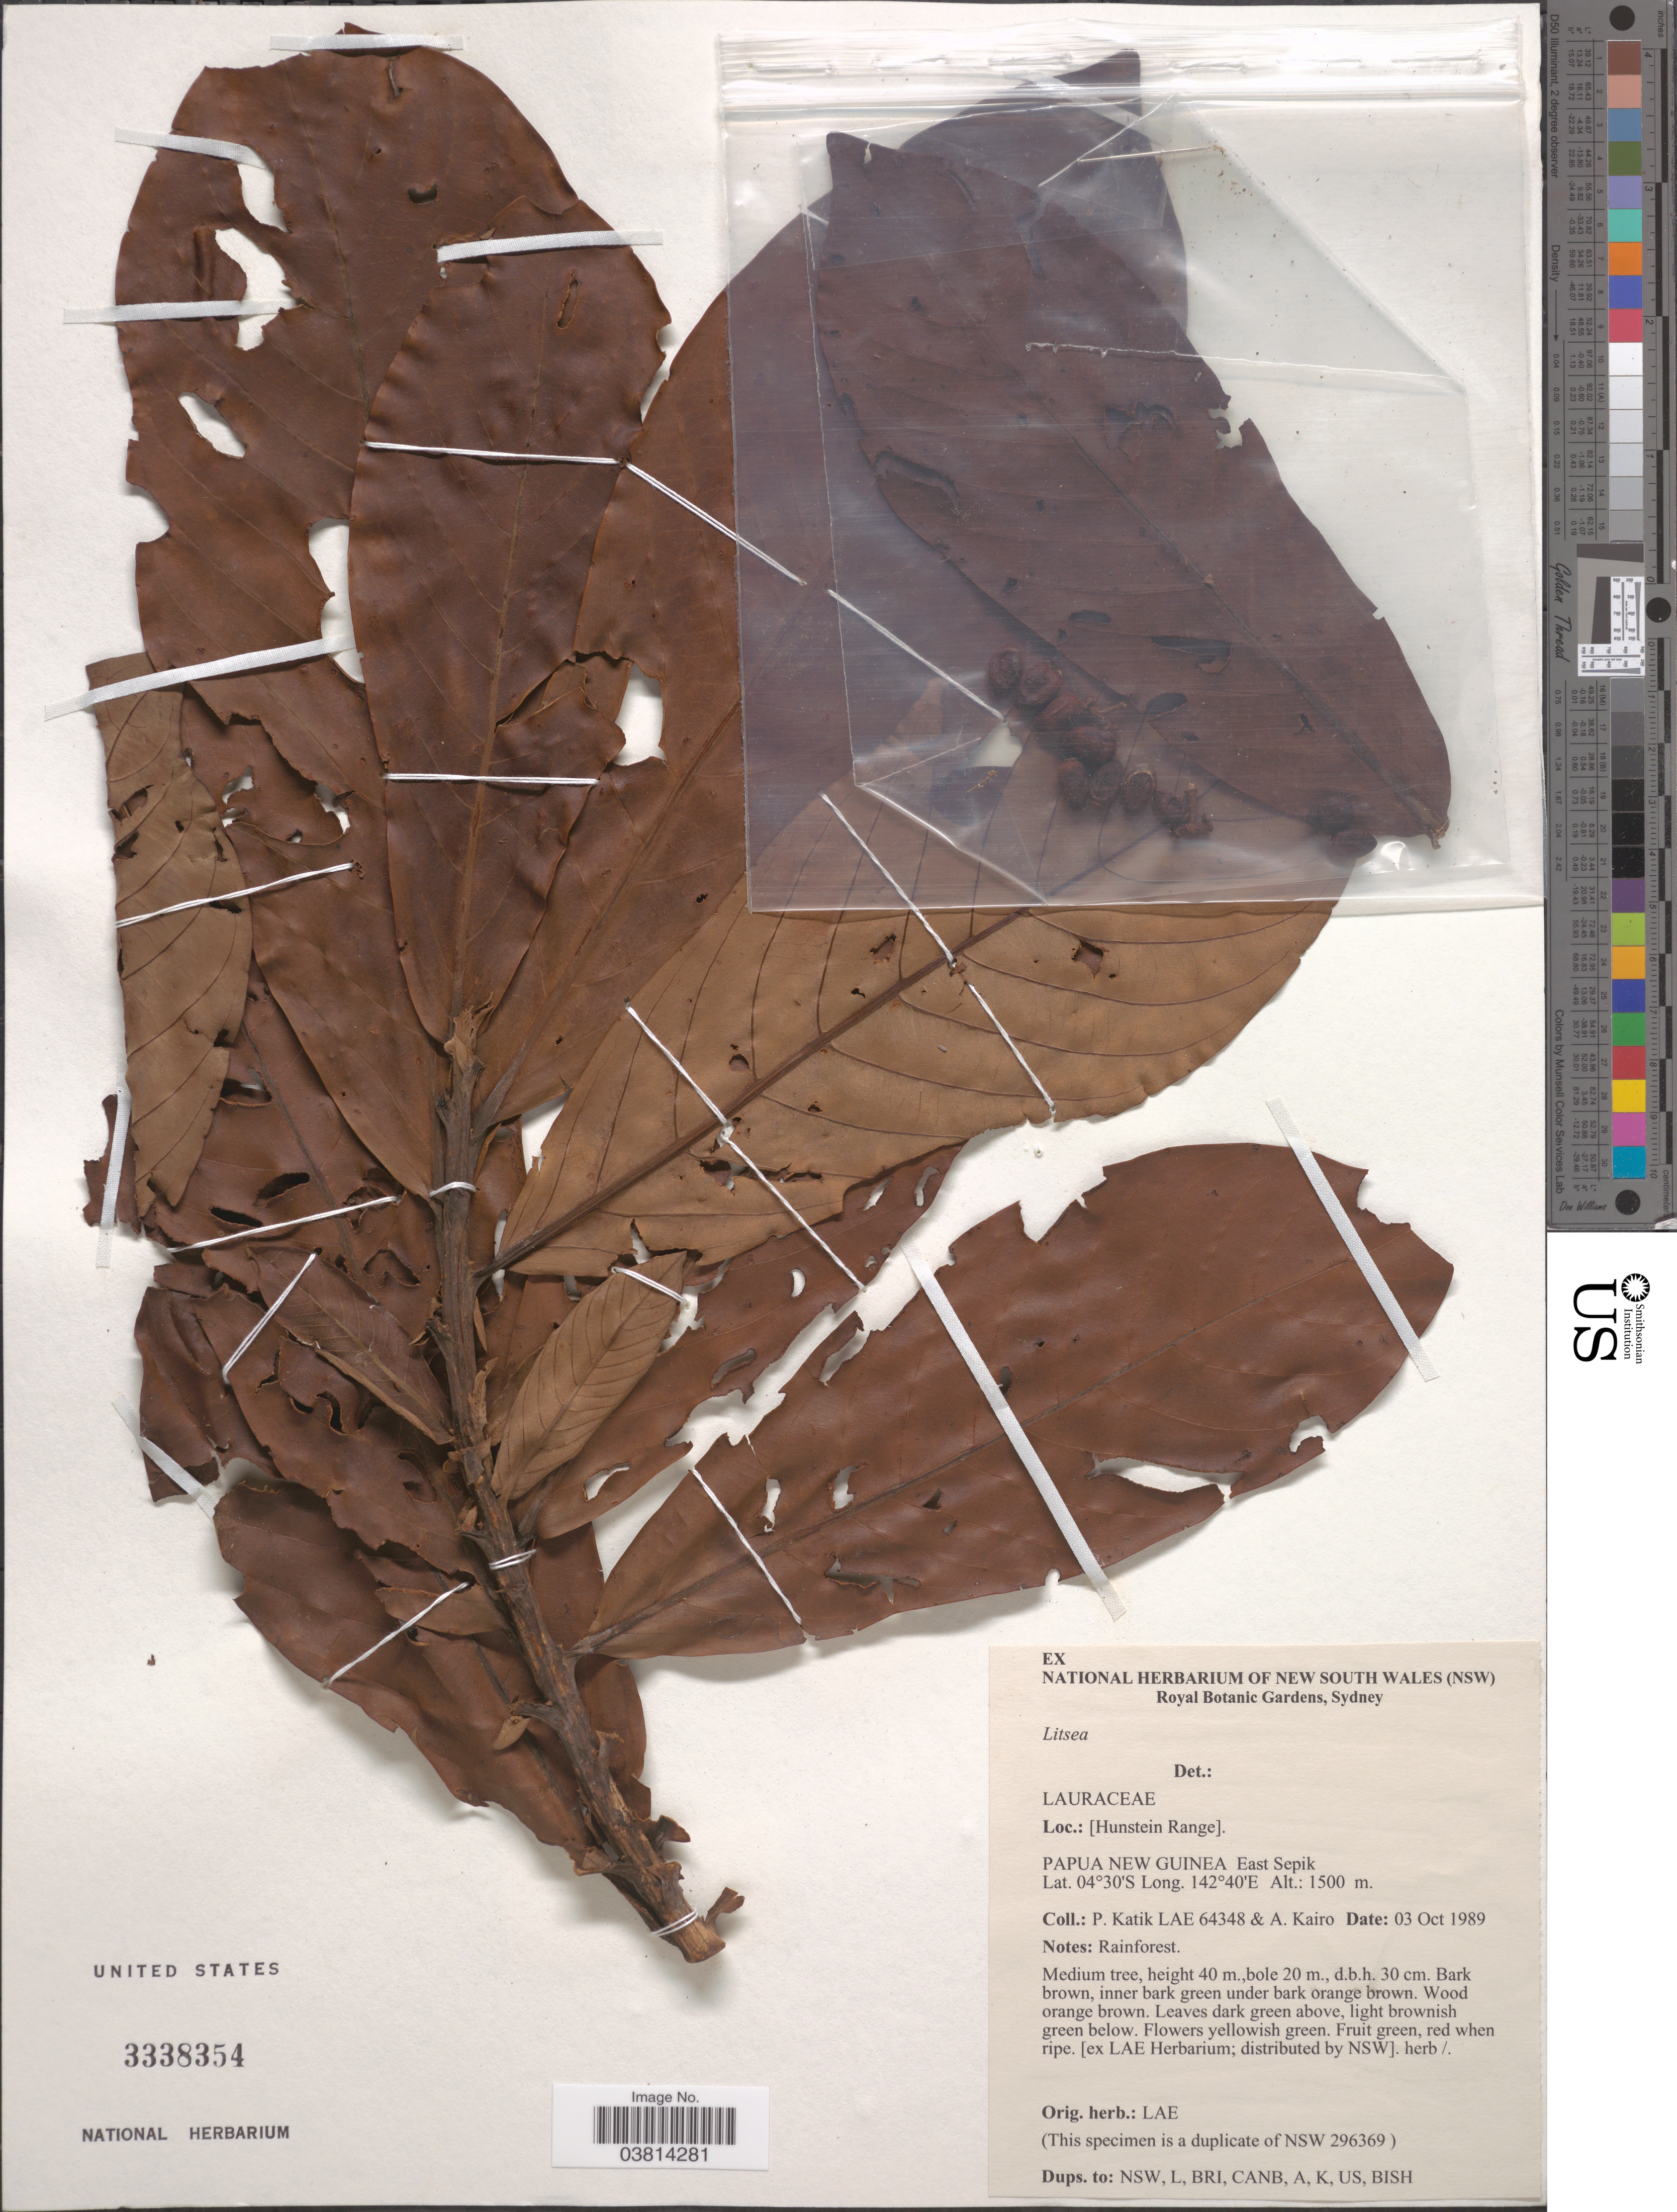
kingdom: Plantae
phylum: Tracheophyta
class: Magnoliopsida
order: Laurales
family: Lauraceae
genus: Litsea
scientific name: Litsea sp.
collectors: P. Katik & A. Kairo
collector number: LAE 64348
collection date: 1989-10-03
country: Papua New Guinea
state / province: East Sepik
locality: [Hunstein Range].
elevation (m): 1500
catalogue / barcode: US 3338354